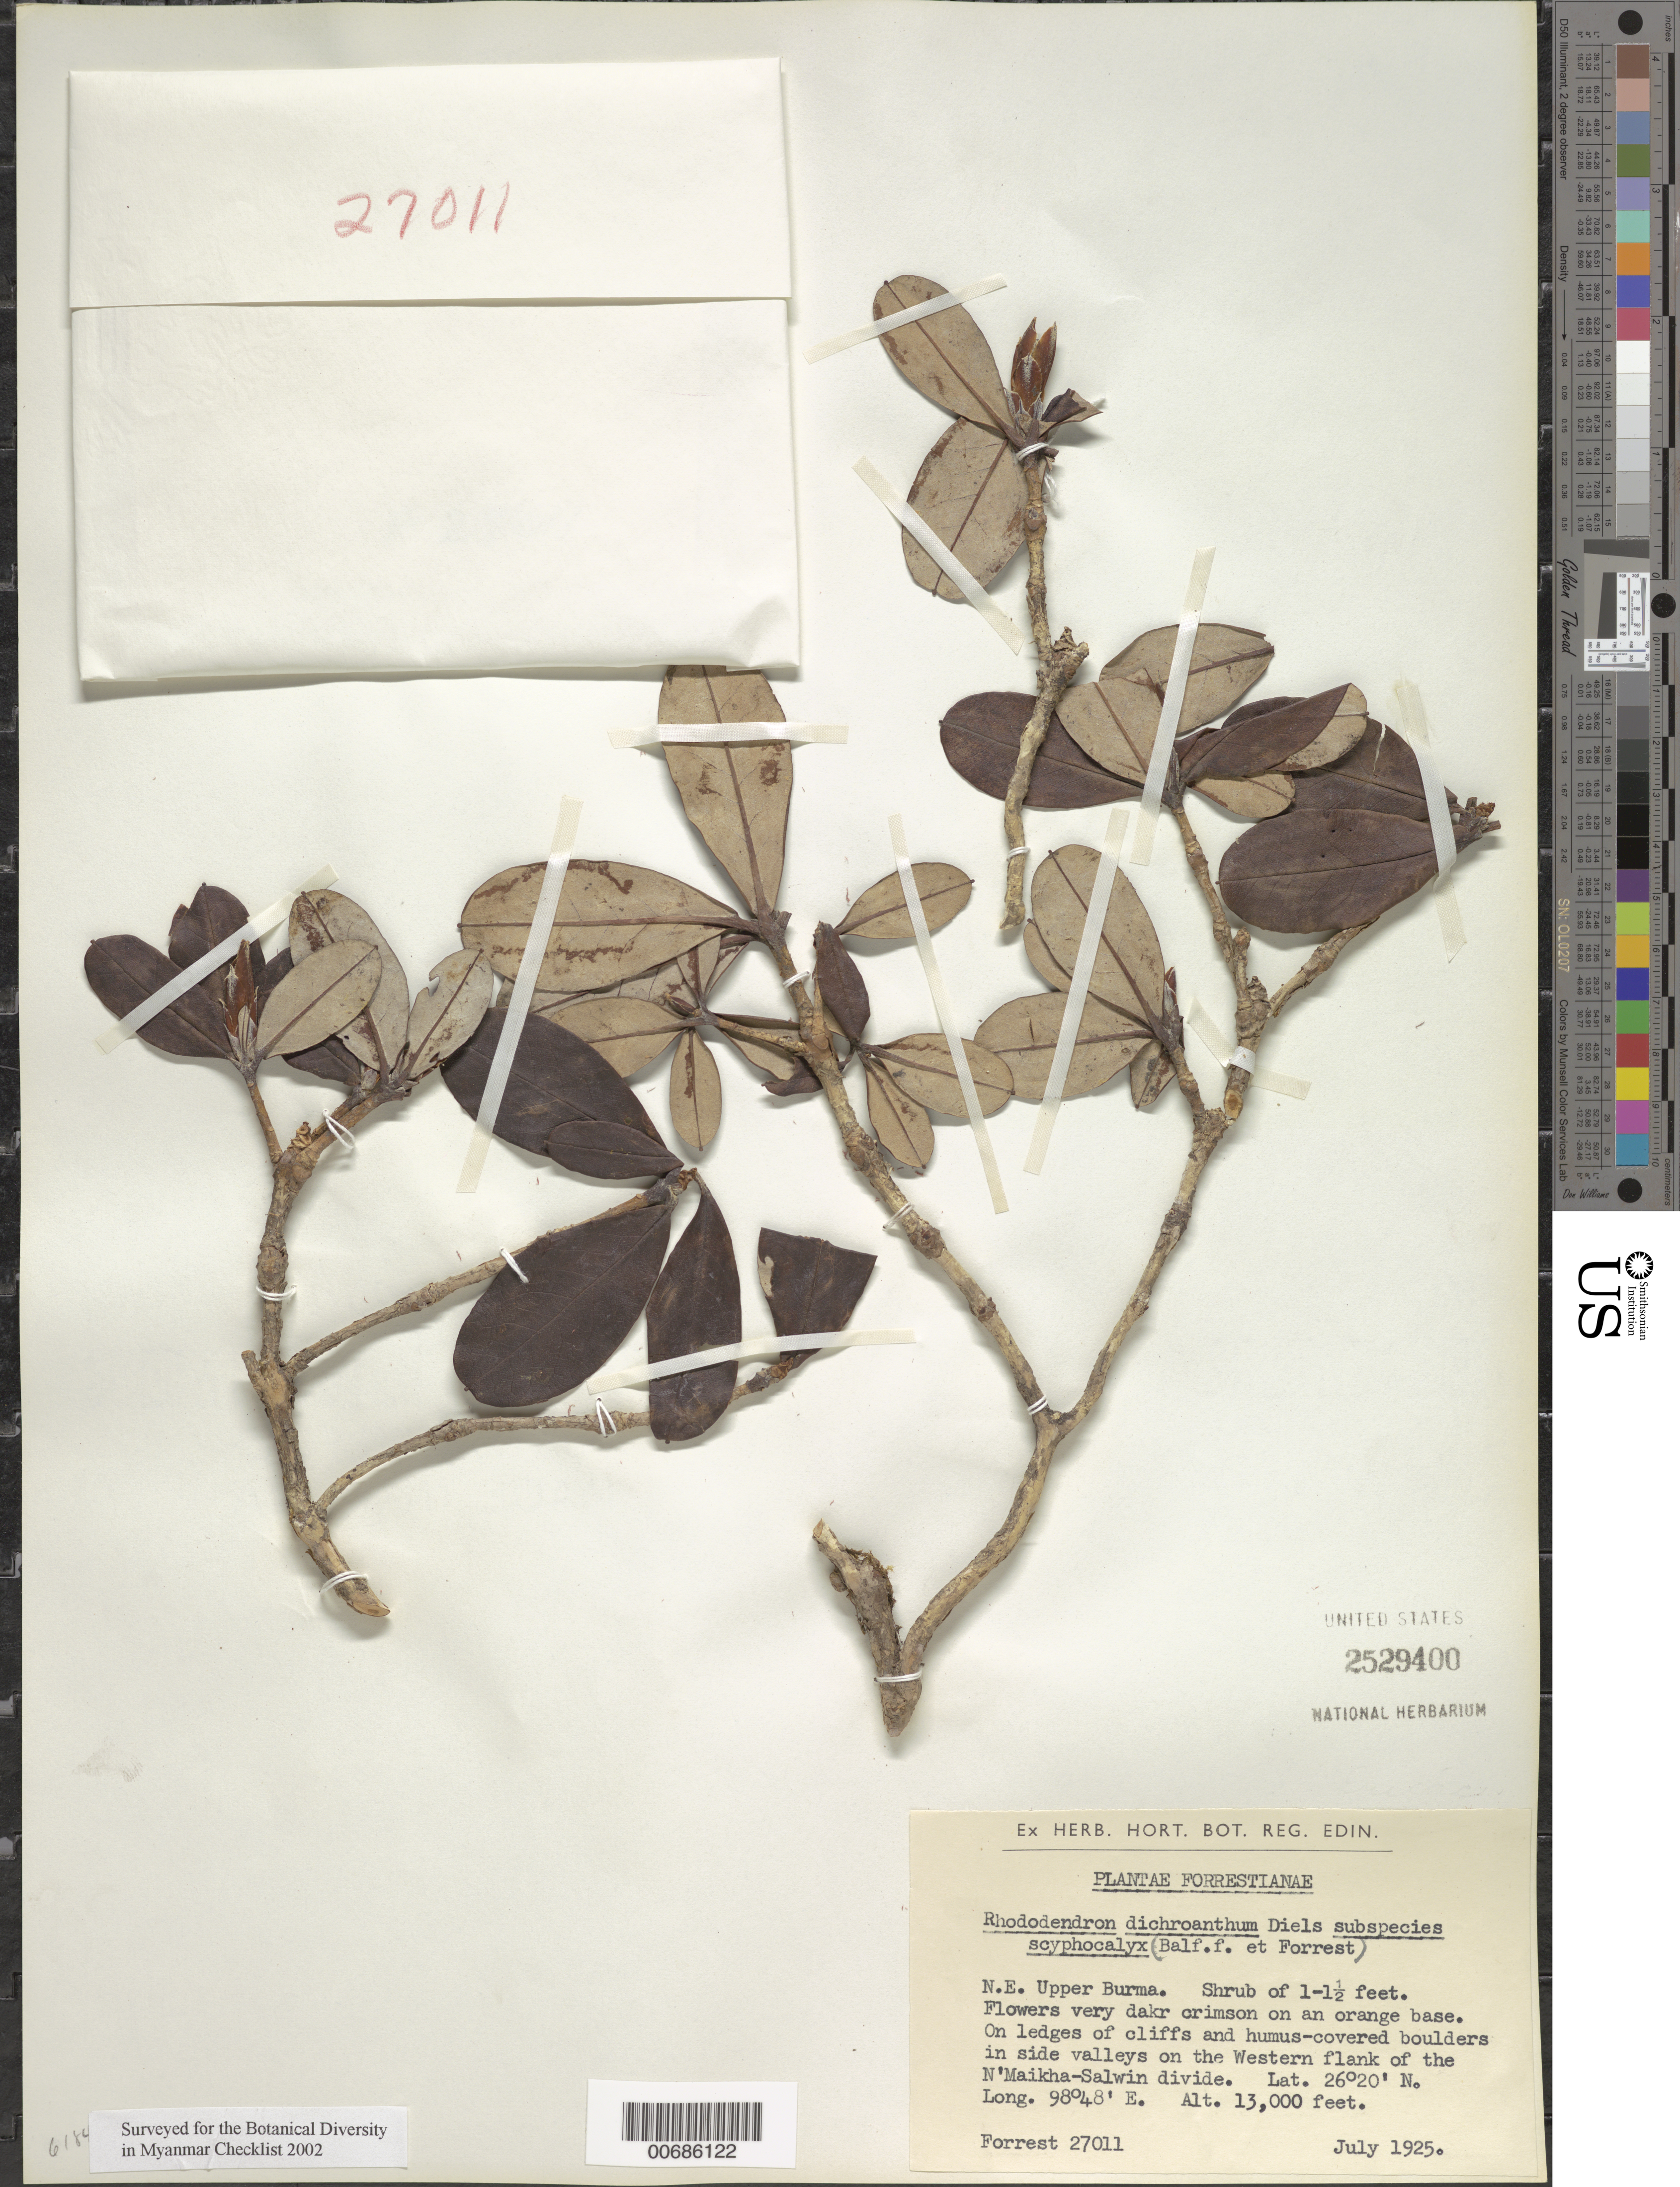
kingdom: Plantae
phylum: Tracheophyta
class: Magnoliopsida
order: Ericales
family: Ericaceae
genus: Rhododendron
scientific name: Rhododendron dichroanthum subsp. scyphocalyx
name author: (Balf. f. & Forrest) Cowan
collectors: G. Forrest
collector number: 27011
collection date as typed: Jul 1925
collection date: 1925-07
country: Myanmar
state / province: Kachin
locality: N'Maikha-Salwin Divide, W flank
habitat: Ledges of cliffs and humus covered boulders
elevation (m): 3962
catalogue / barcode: US 2529400